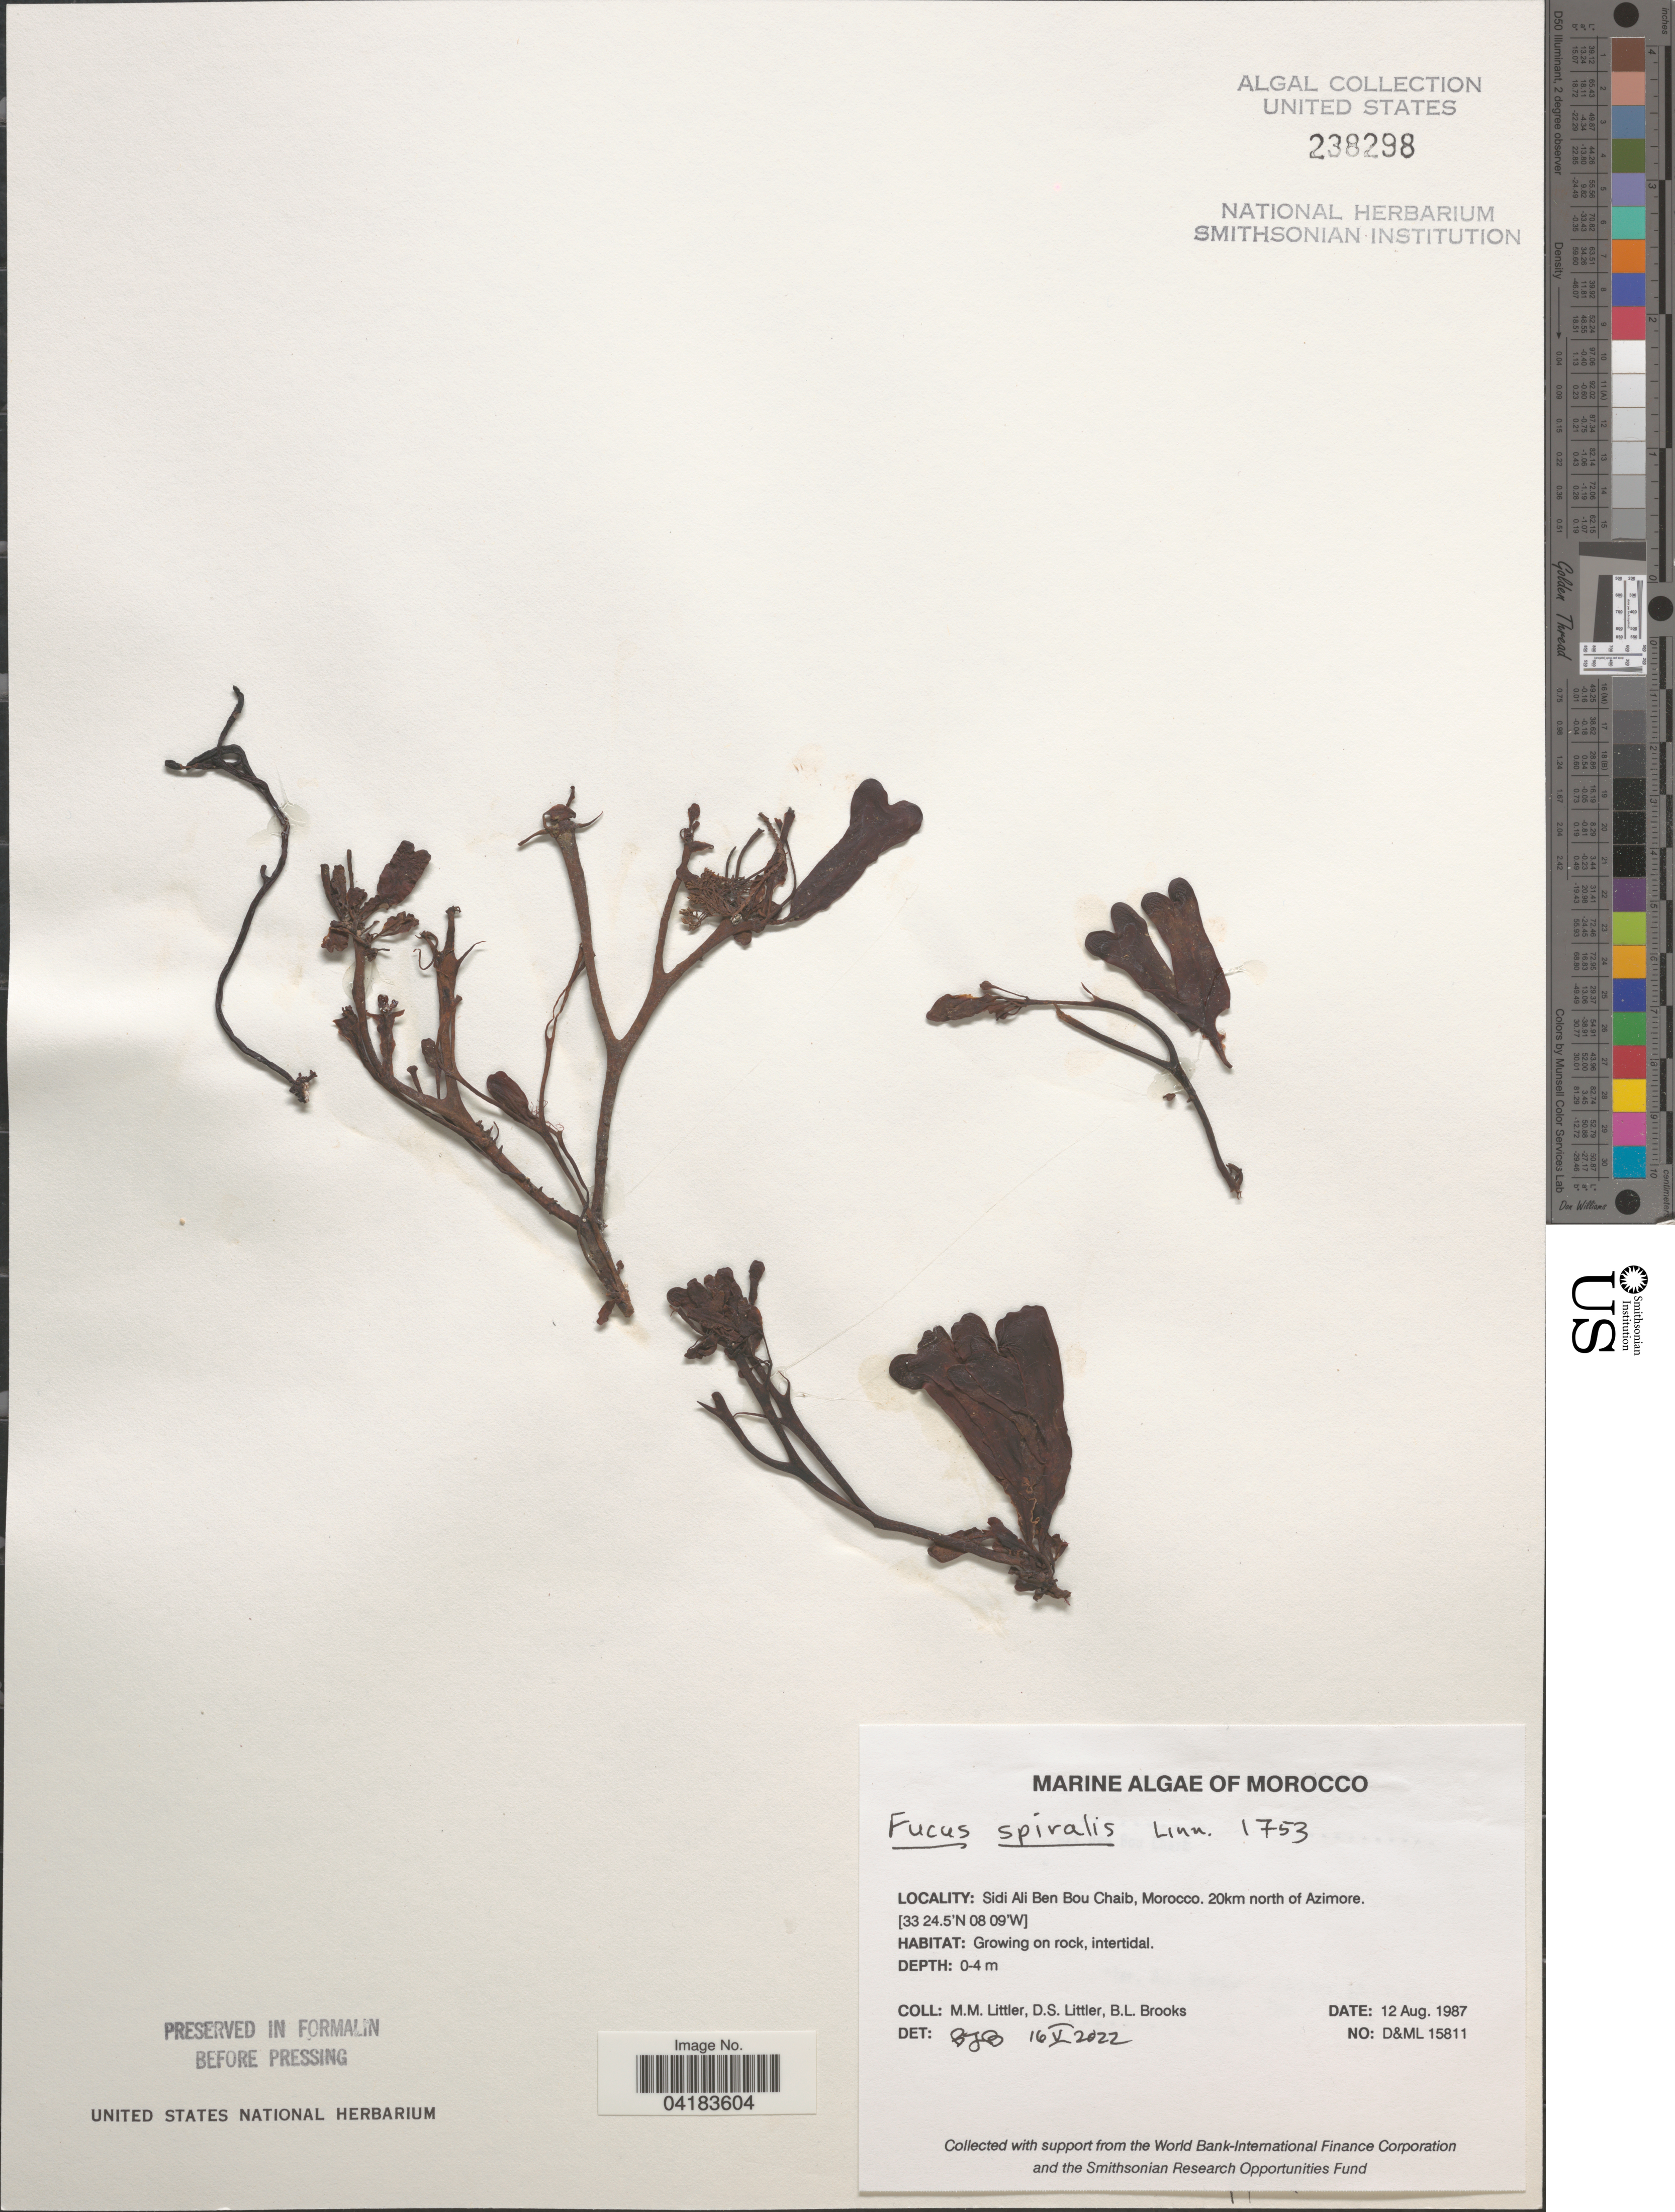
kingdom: Chromista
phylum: Ochrophyta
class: Phaeophyceae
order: Fucales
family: Fucaceae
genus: Fucus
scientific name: Fucus spiralis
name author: L.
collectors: D. S. Littler & B. Brooks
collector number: D&ML15811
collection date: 1987-08-12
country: Morocco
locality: Sidi Ali Ben Bou Chaib. 20km north of Azimore.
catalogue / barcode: US 238298